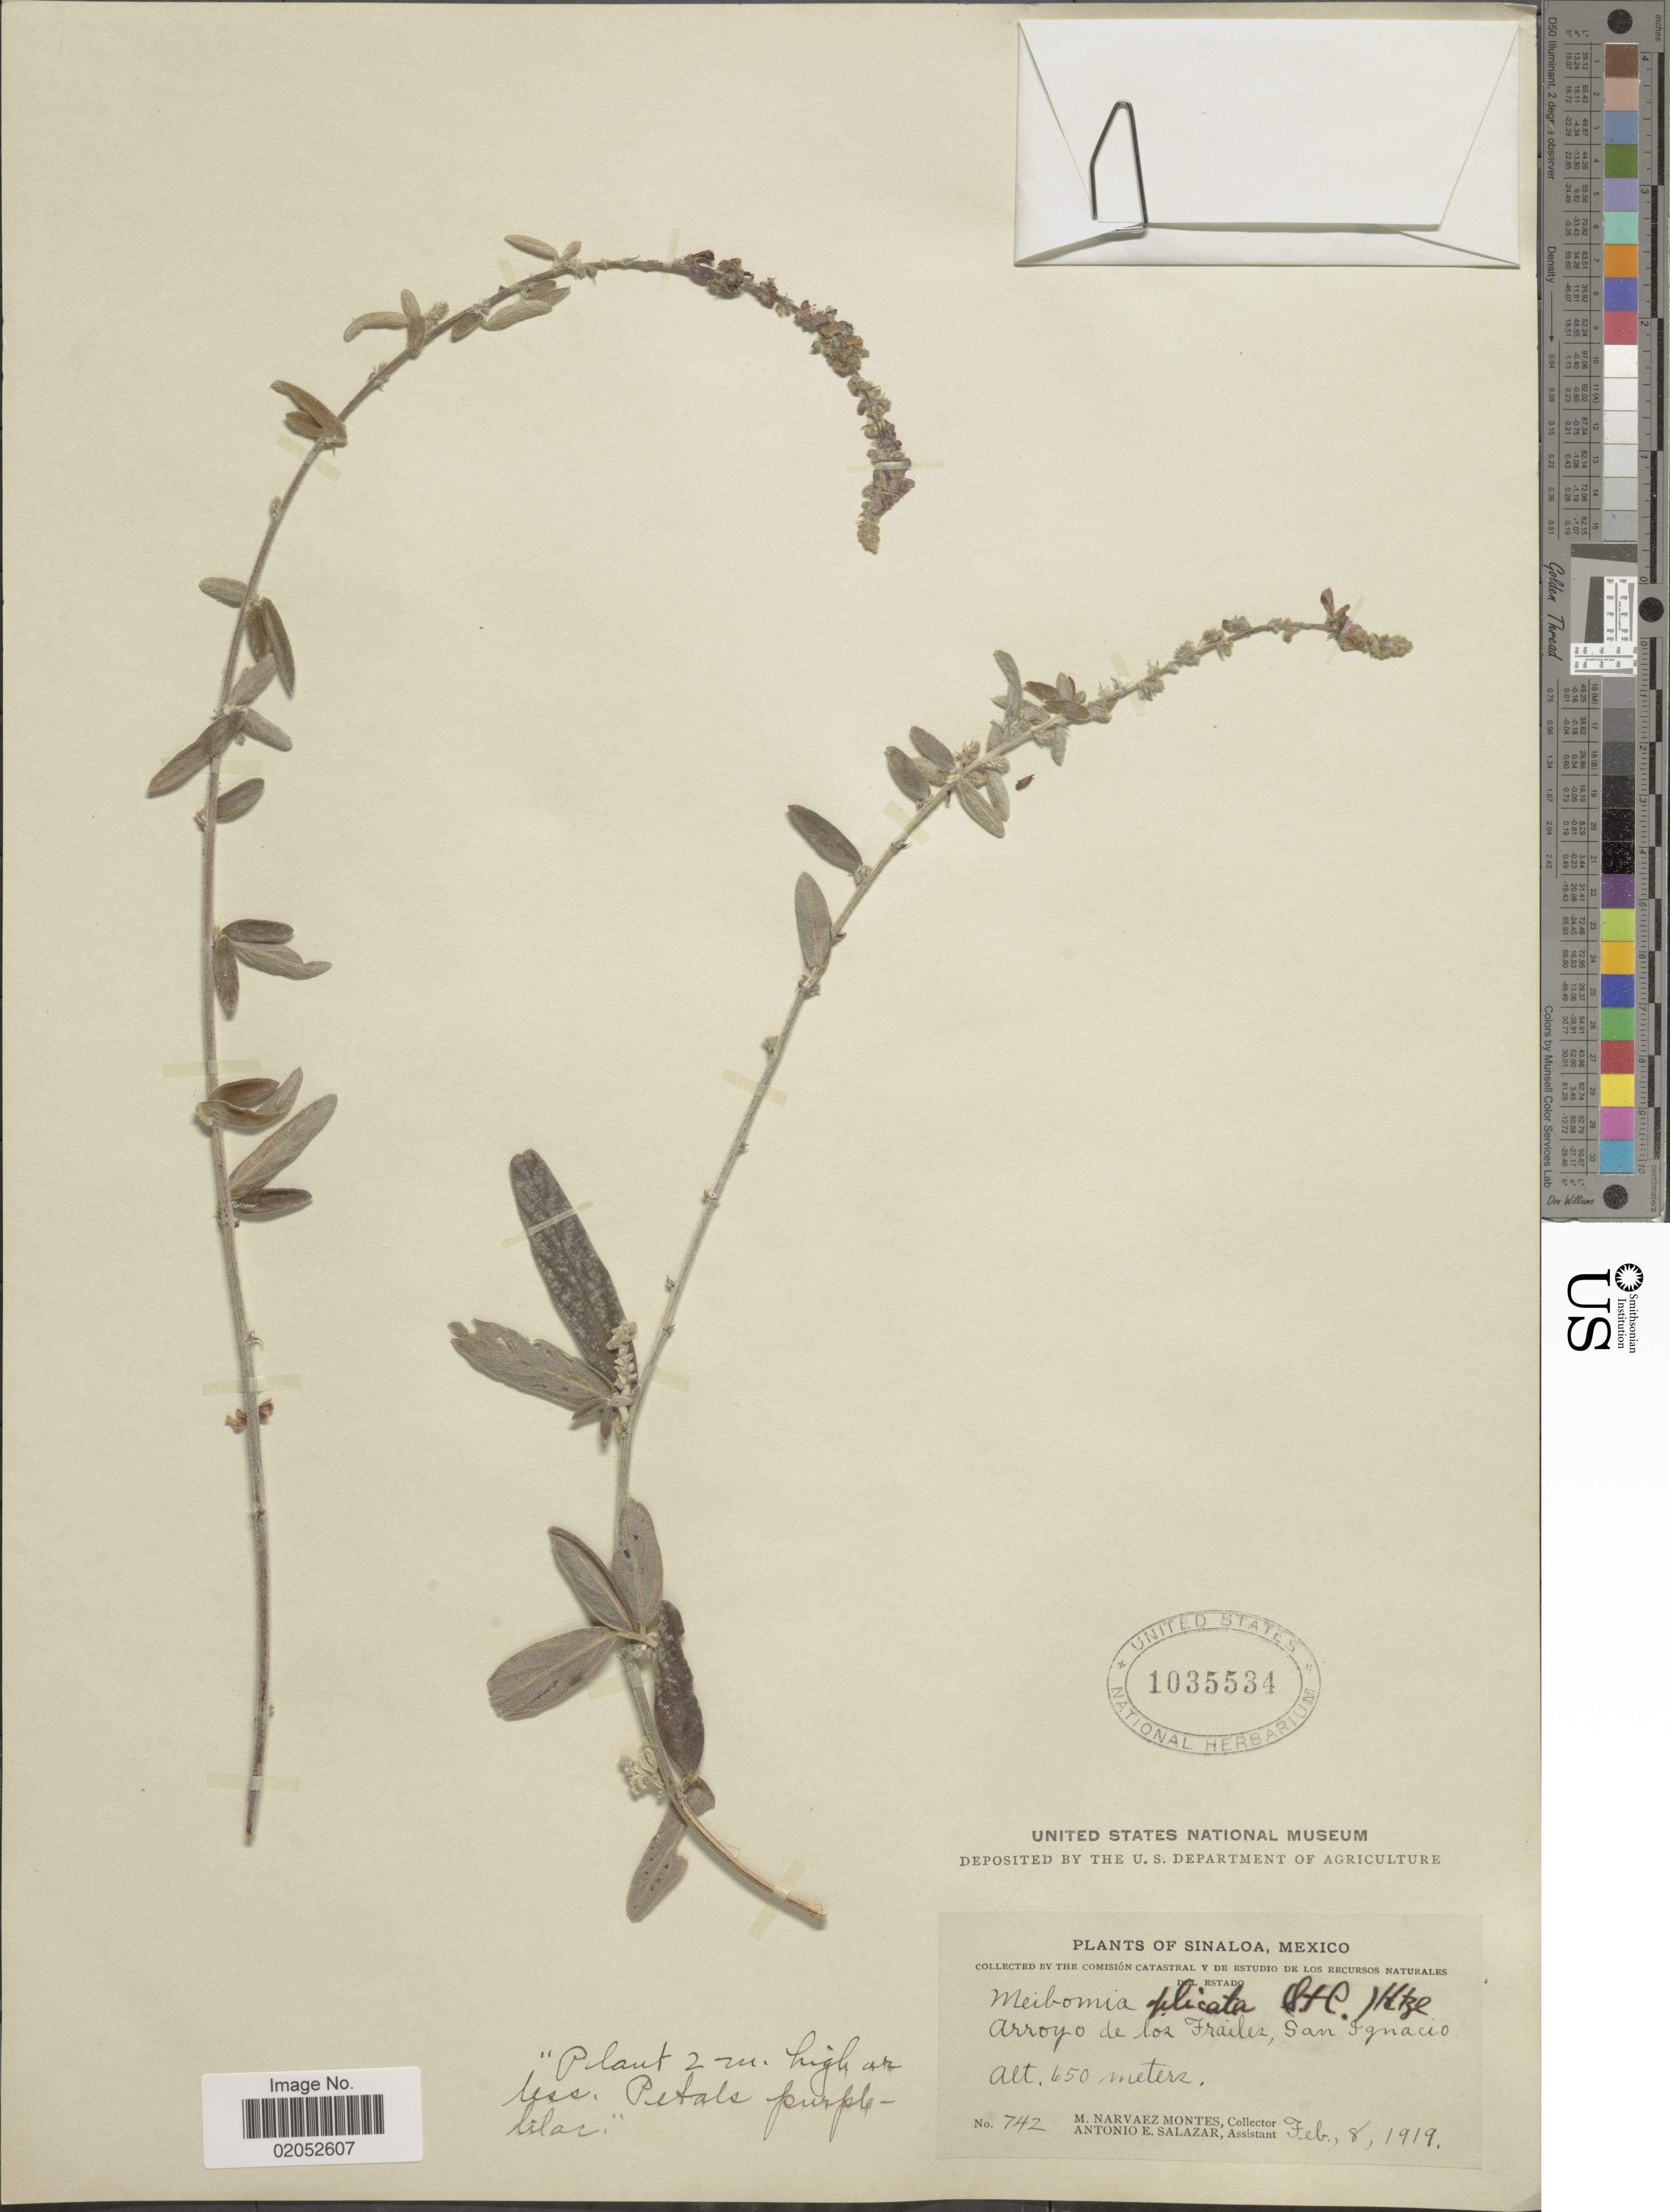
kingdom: Plantae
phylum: Tracheophyta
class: Magnoliopsida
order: Fabales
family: Fabaceae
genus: Desmodium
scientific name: Desmodium plicatum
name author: Schltdl. & Cham.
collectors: M. Narvaez-Montes & A. E. Salazar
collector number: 742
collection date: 1919-02-08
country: Mexico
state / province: Sinaloa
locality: Sinaloa, Mexico, Arroyo de los Trailer, San Ignacio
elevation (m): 650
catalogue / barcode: US 1035534